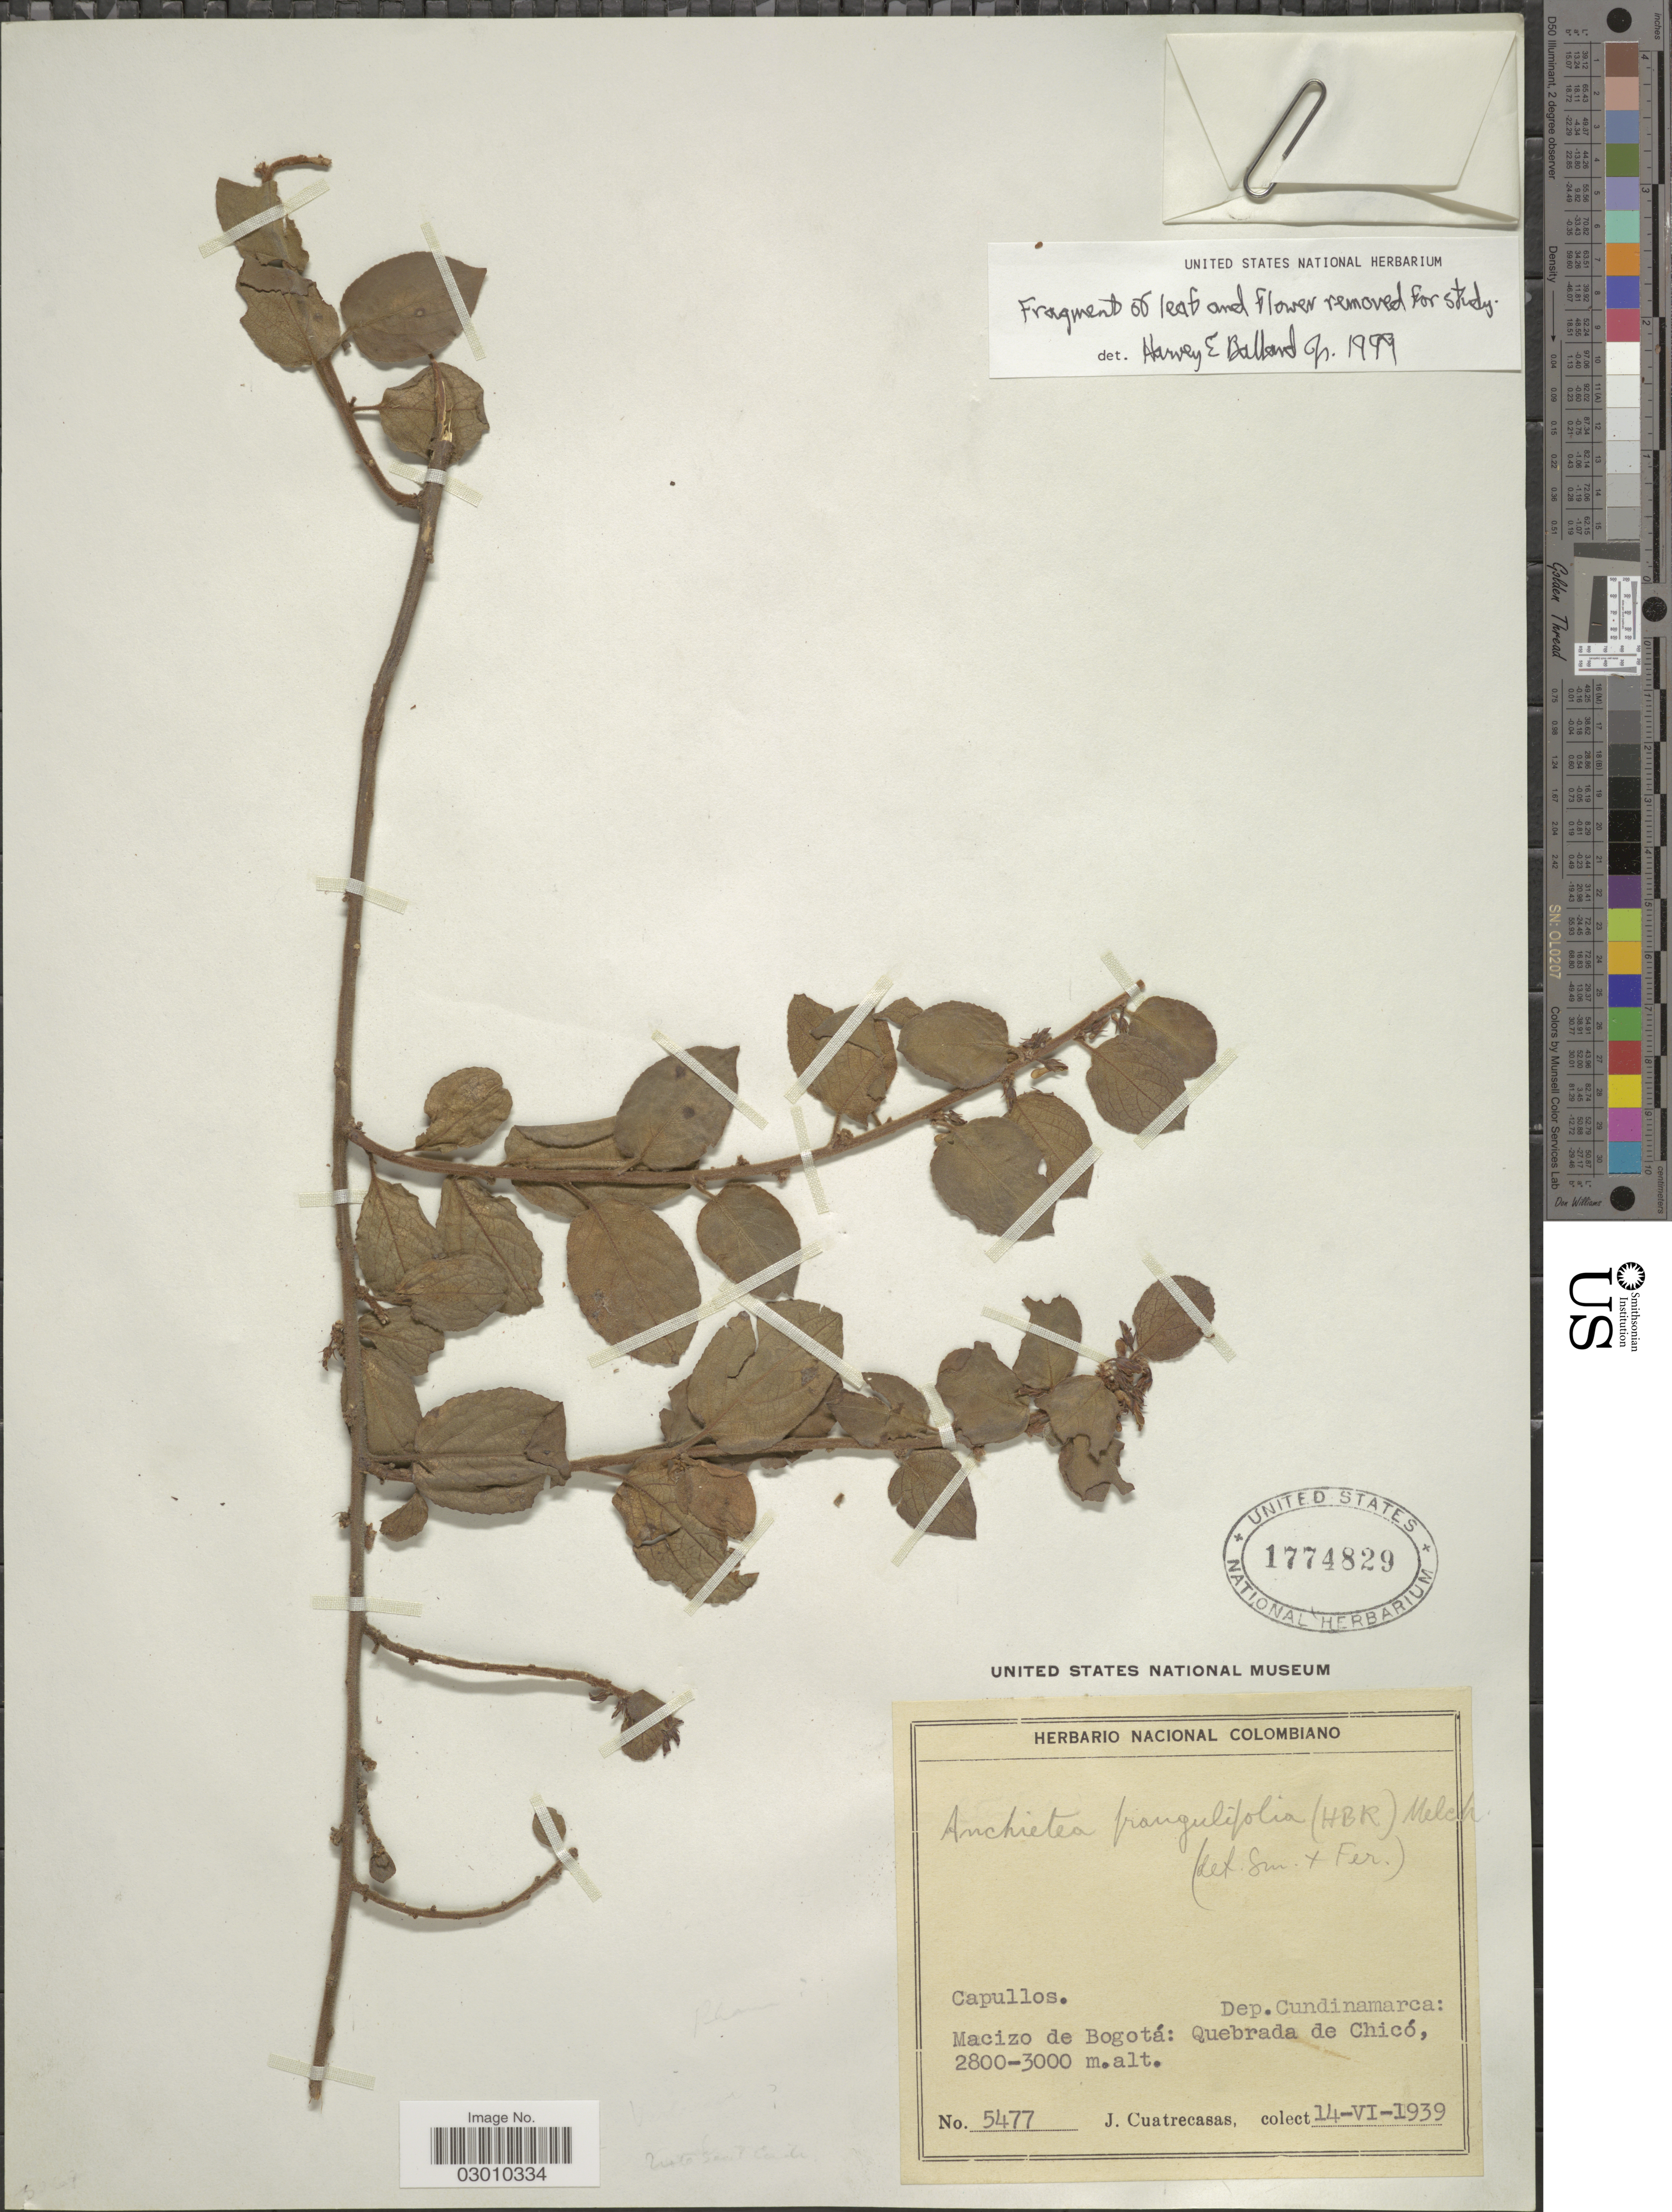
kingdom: Plantae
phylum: Tracheophyta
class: Magnoliopsida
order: Malpighiales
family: Violaceae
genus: Anchietea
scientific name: Anchietea frangulaefolia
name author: Melch.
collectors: J. Cuatrecasas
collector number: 5477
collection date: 1939-06-14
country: Colombia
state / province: Cundinamarca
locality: Dep. Cundinamarca: Macizo de Bogotá: Quebrada de Chicó.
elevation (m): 2800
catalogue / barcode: US 1774829